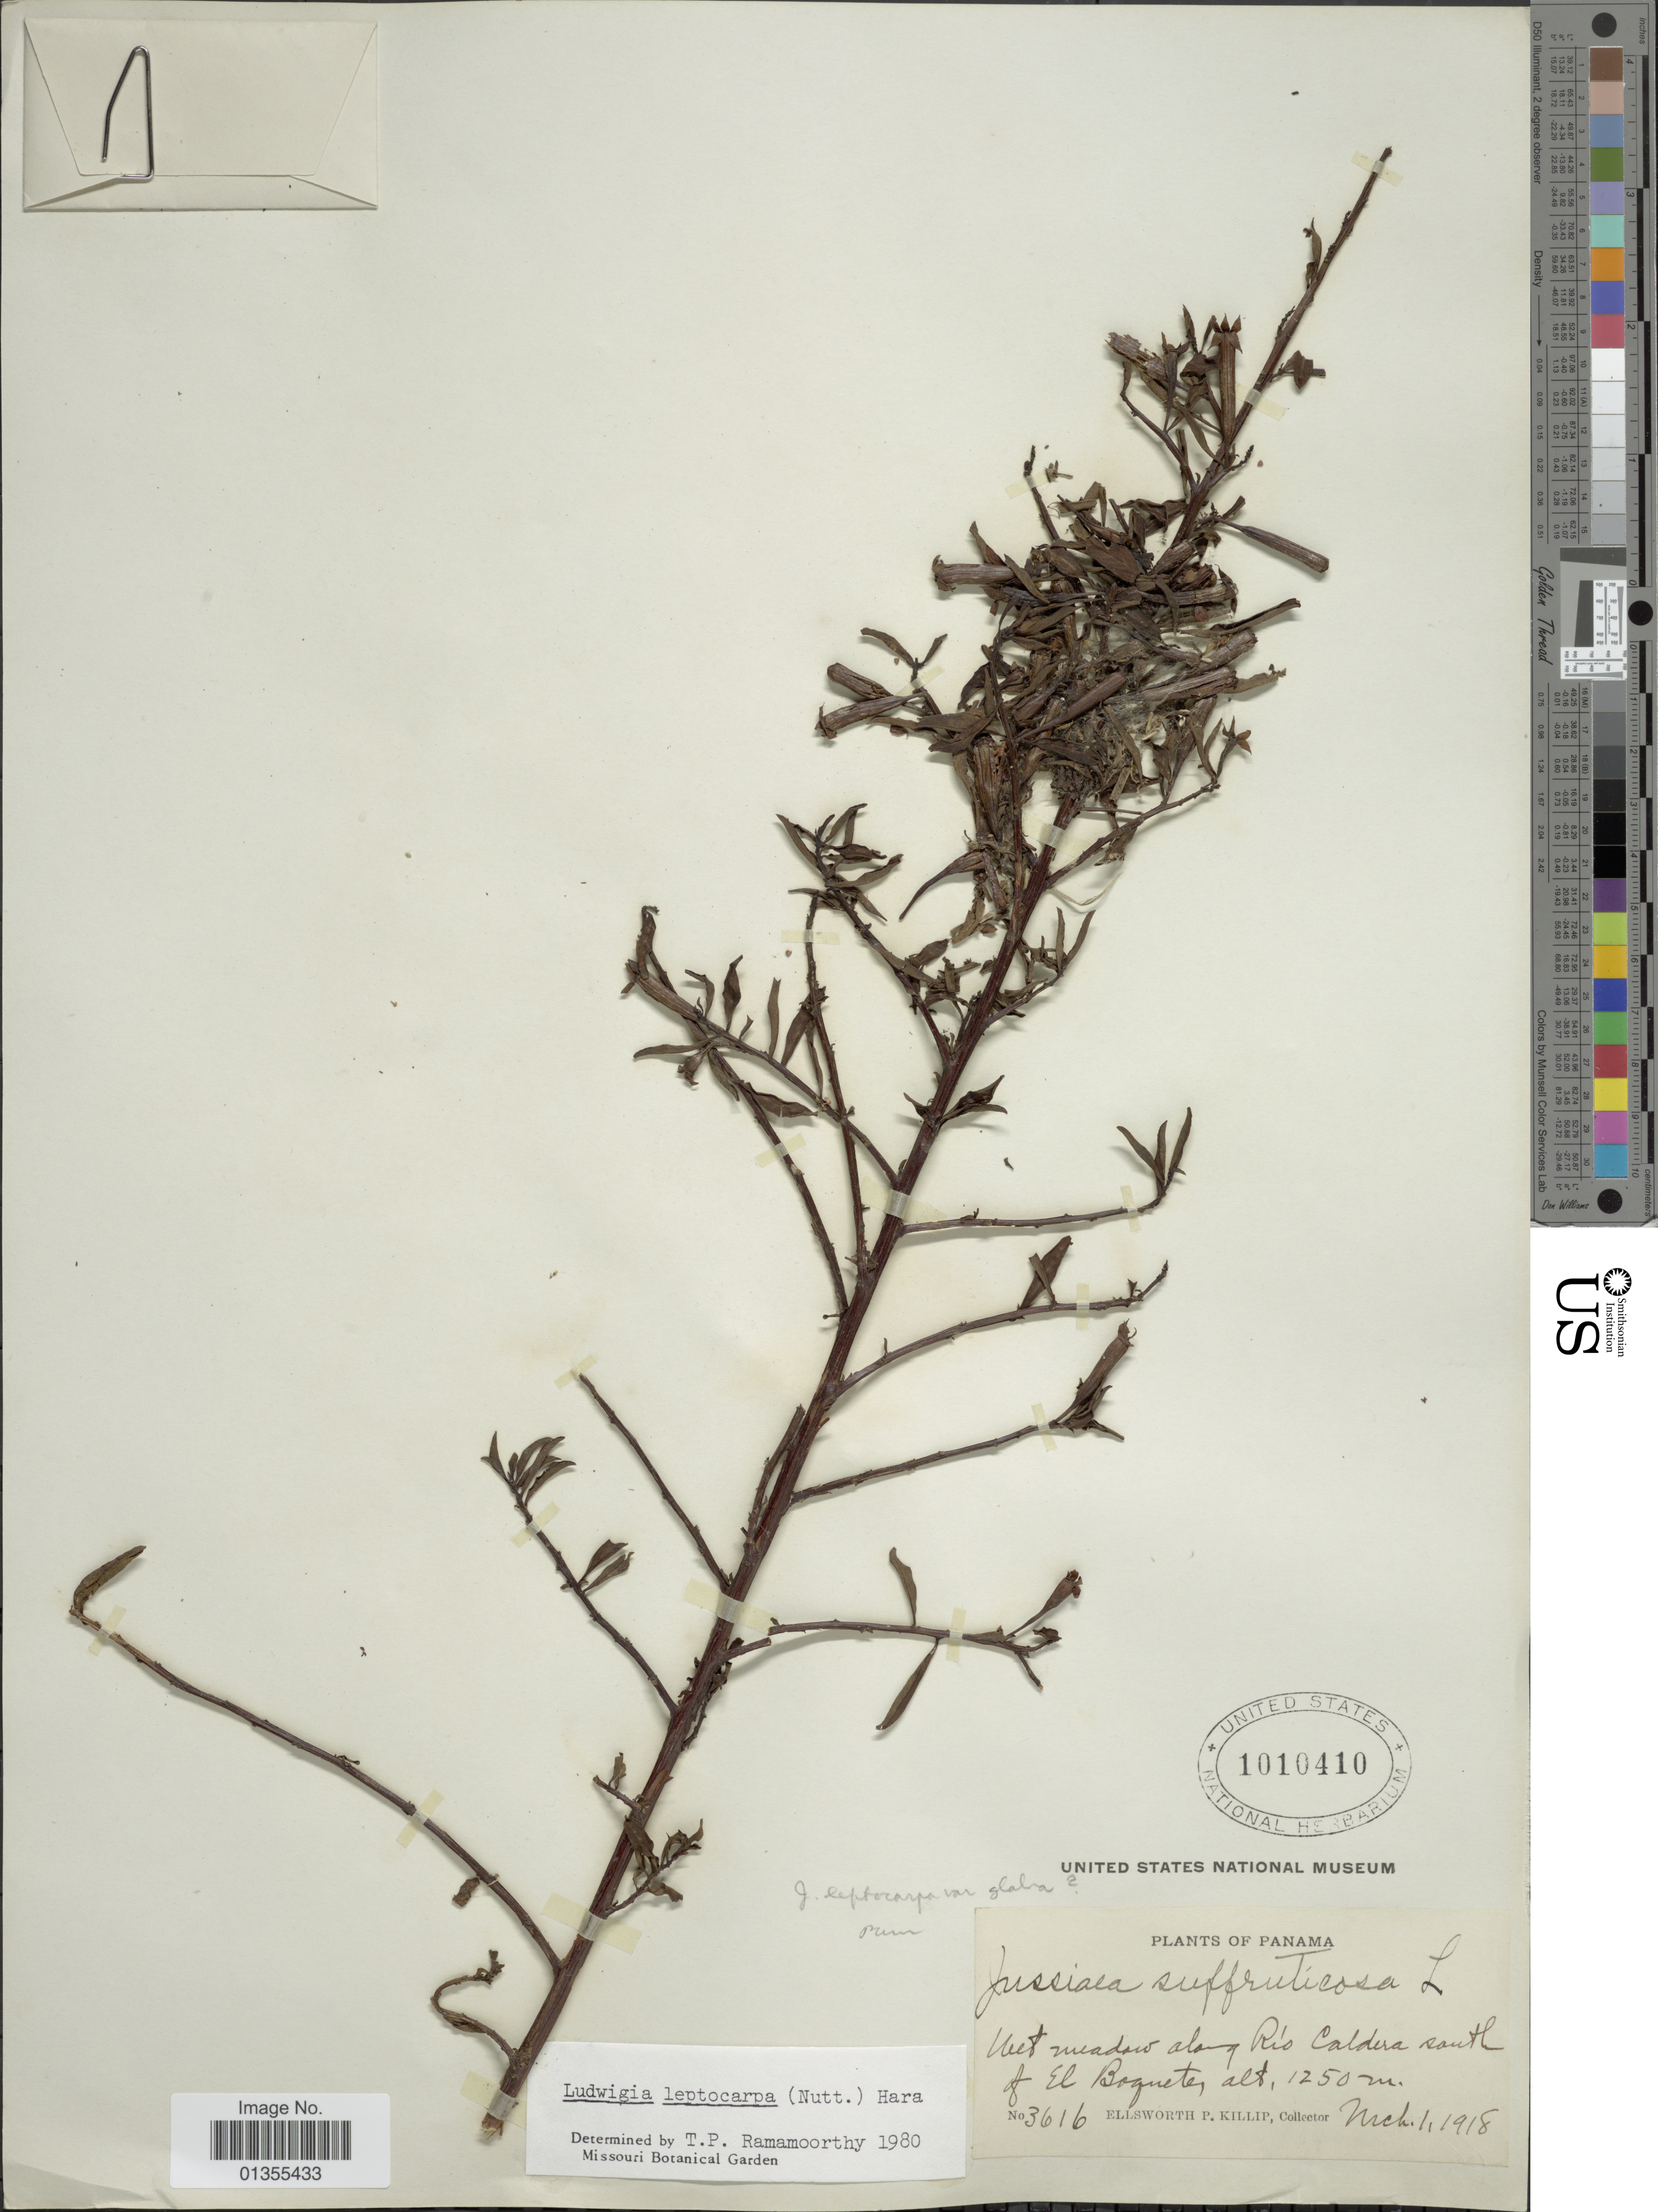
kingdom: Plantae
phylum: Tracheophyta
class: Magnoliopsida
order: Myrtales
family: Onagraceae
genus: Ludwigia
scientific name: Ludwigia nervosa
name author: (Poir.) H. Hara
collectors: E. P. Killip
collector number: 3616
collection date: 1918-03-01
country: Panama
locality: Wet meadow along Río Caldera south of El Boquetes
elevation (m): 1250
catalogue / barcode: US 1010410